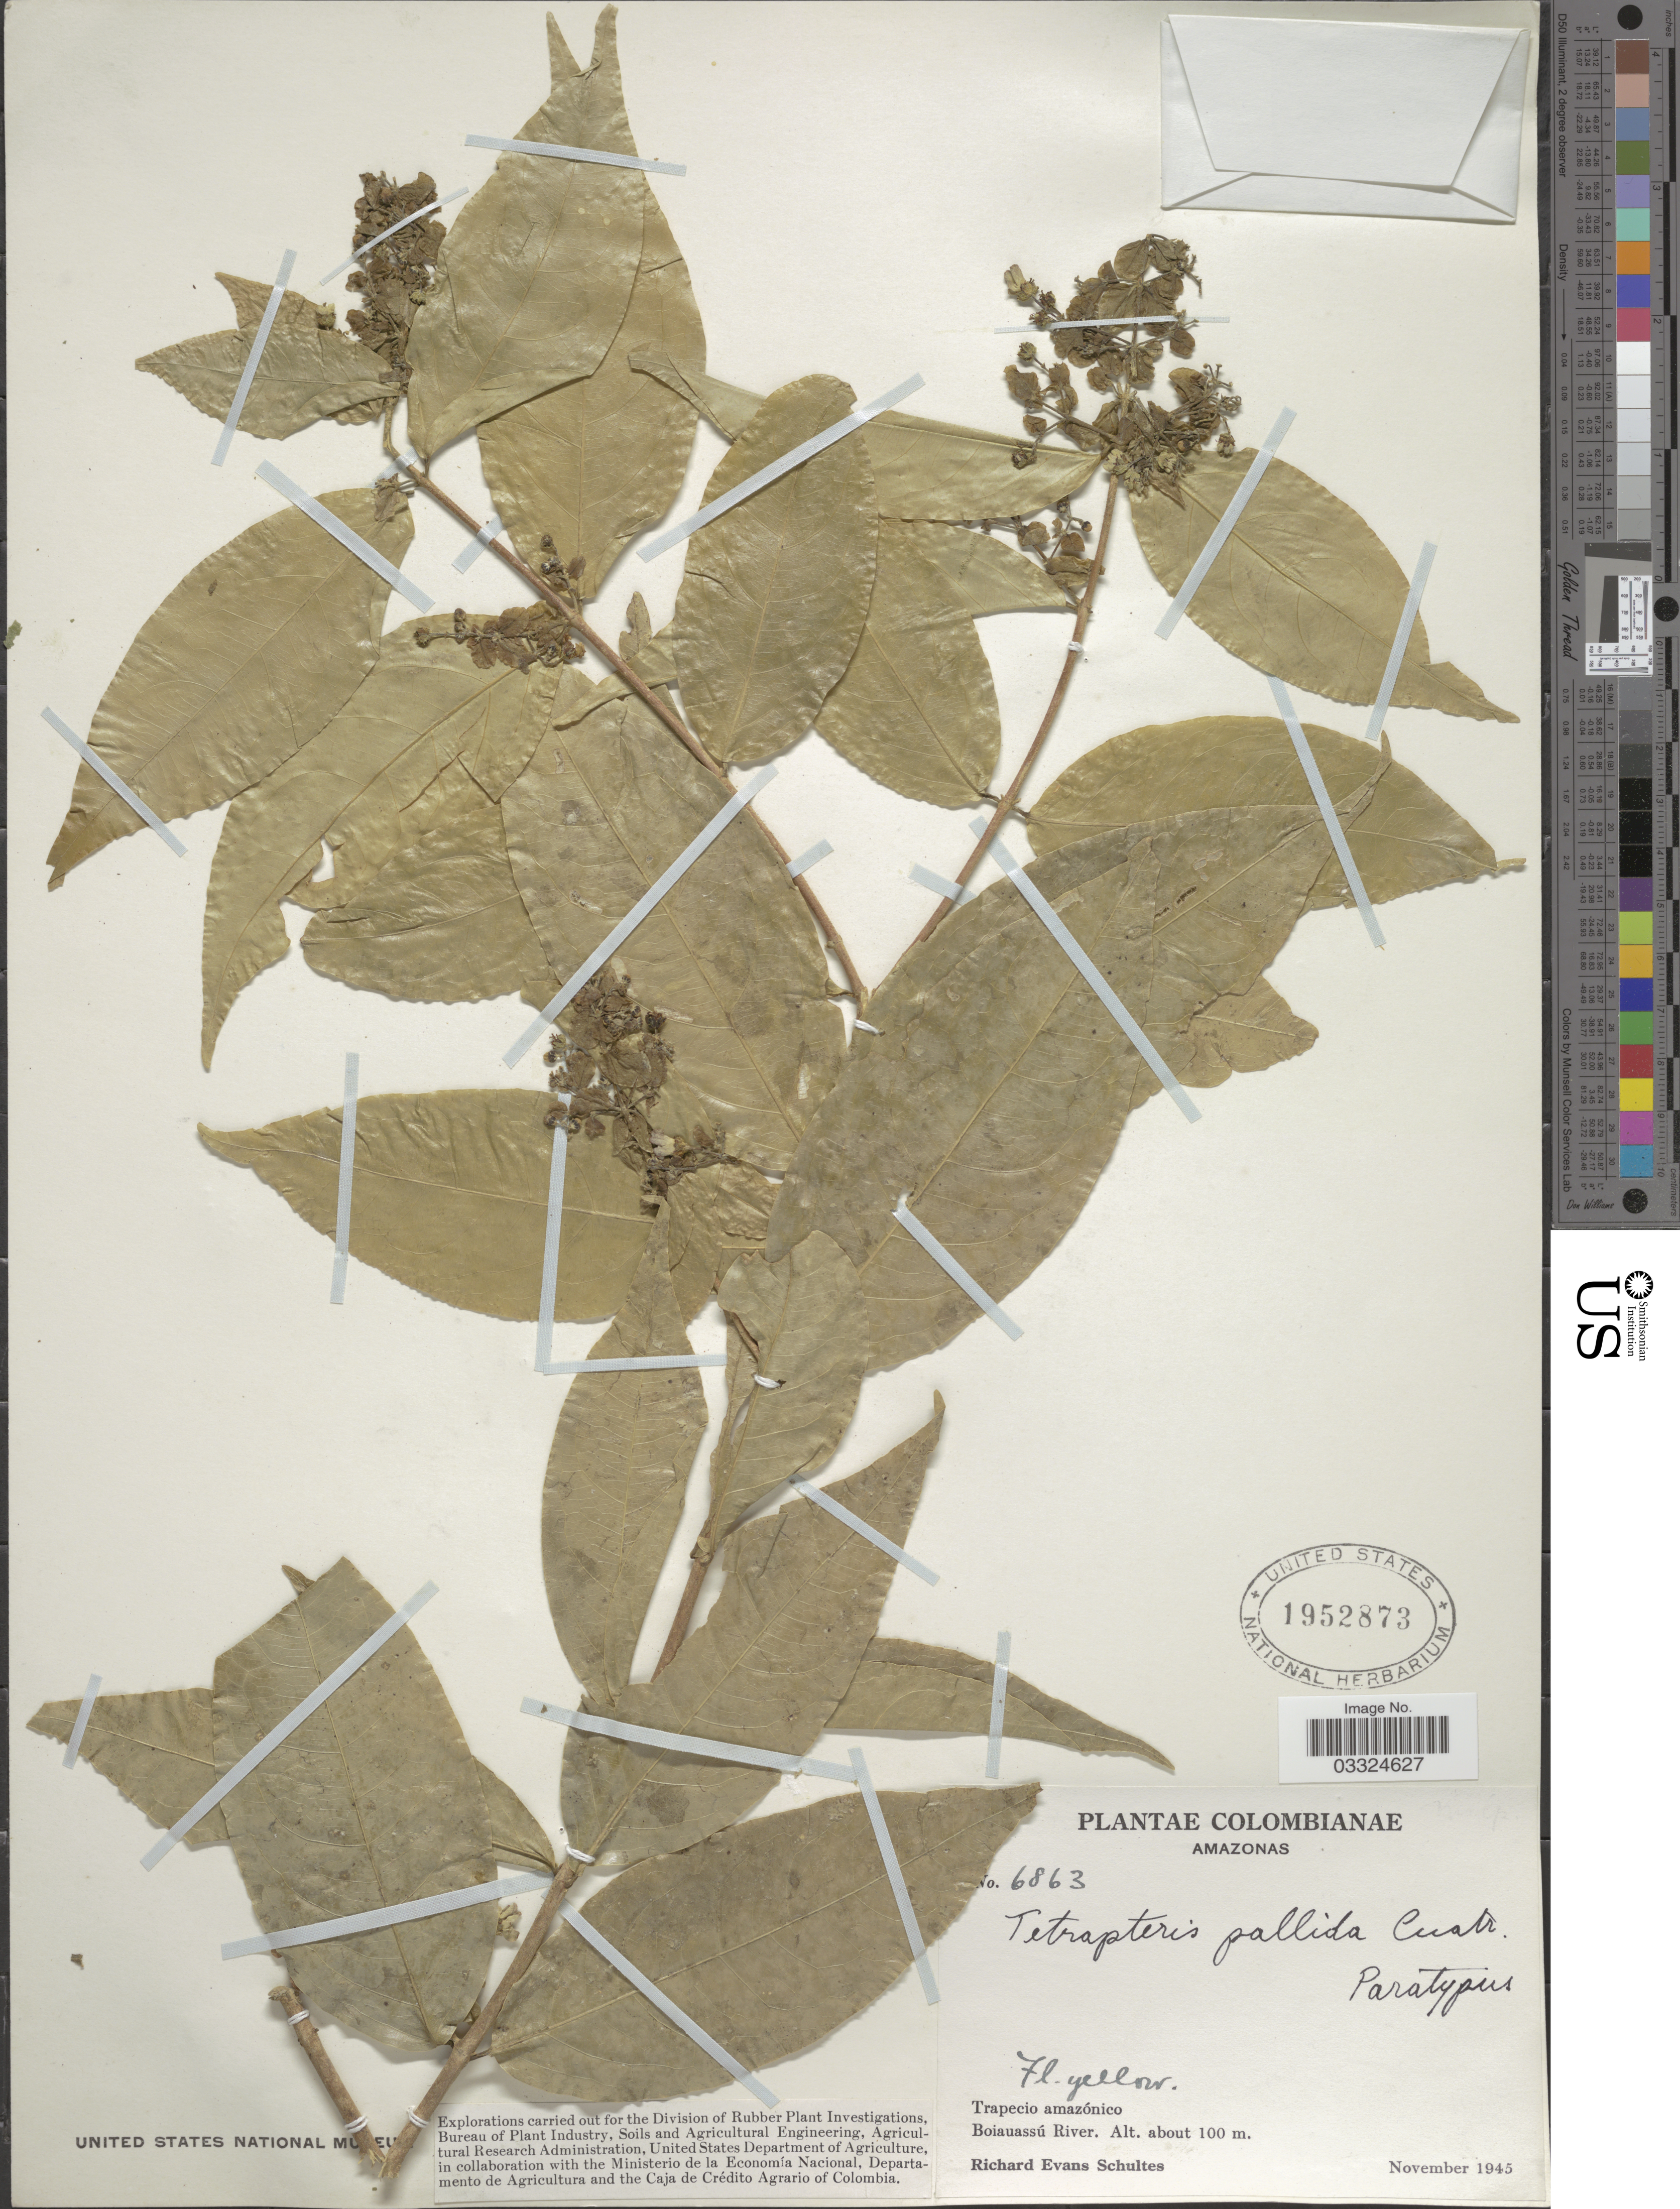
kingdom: Plantae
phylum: Tracheophyta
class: Magnoliopsida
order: Malpighiales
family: Malpighiaceae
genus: Tetrapterys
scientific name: Tetrapterys nitida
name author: A. Juss.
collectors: R. E. Schultes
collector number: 6863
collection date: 1945-11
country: Colombia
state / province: Amazônas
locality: Trapecio amazónico. Boiauassú River.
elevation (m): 100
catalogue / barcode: US 1952873